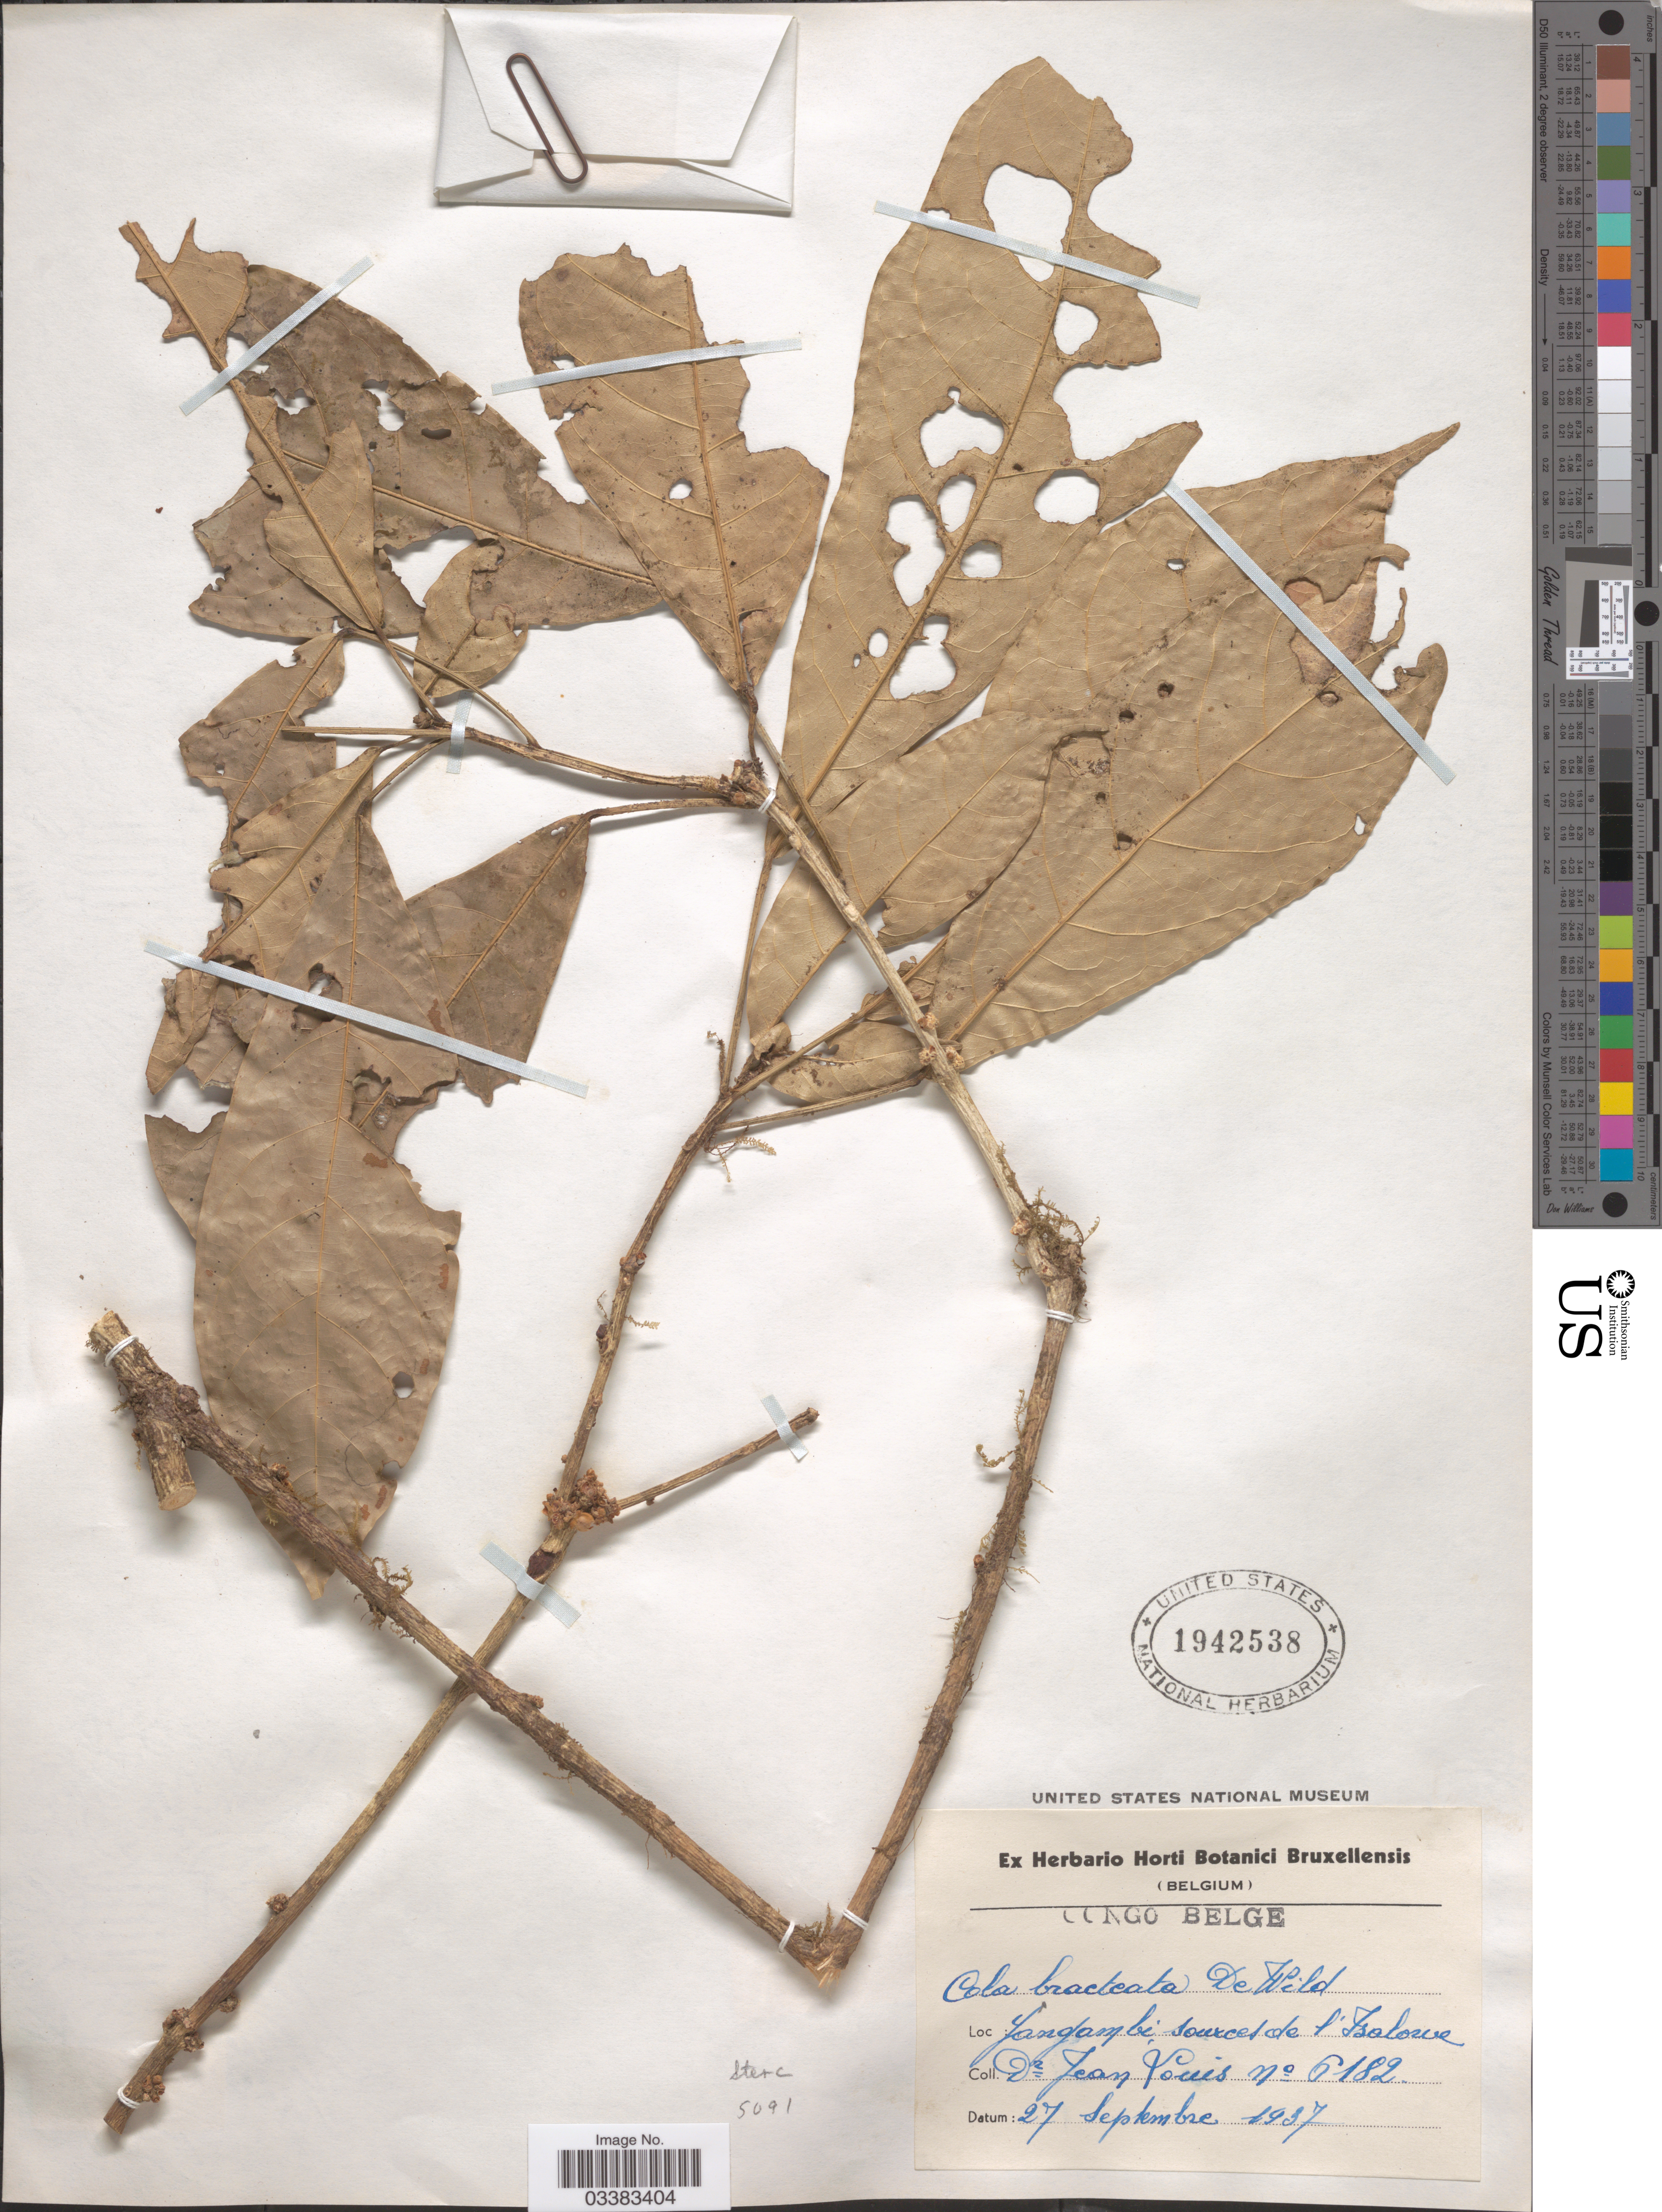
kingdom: Plantae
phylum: Tracheophyta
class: Magnoliopsida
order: Malvales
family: Malvaceae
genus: Cola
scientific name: Cola bracteata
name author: De Wild.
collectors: J. Louis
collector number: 6182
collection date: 1937-09-27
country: Congo, Democratic Republic of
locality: Congo Belge. Yangambi, sources de l'Islowe.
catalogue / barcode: US 1942538